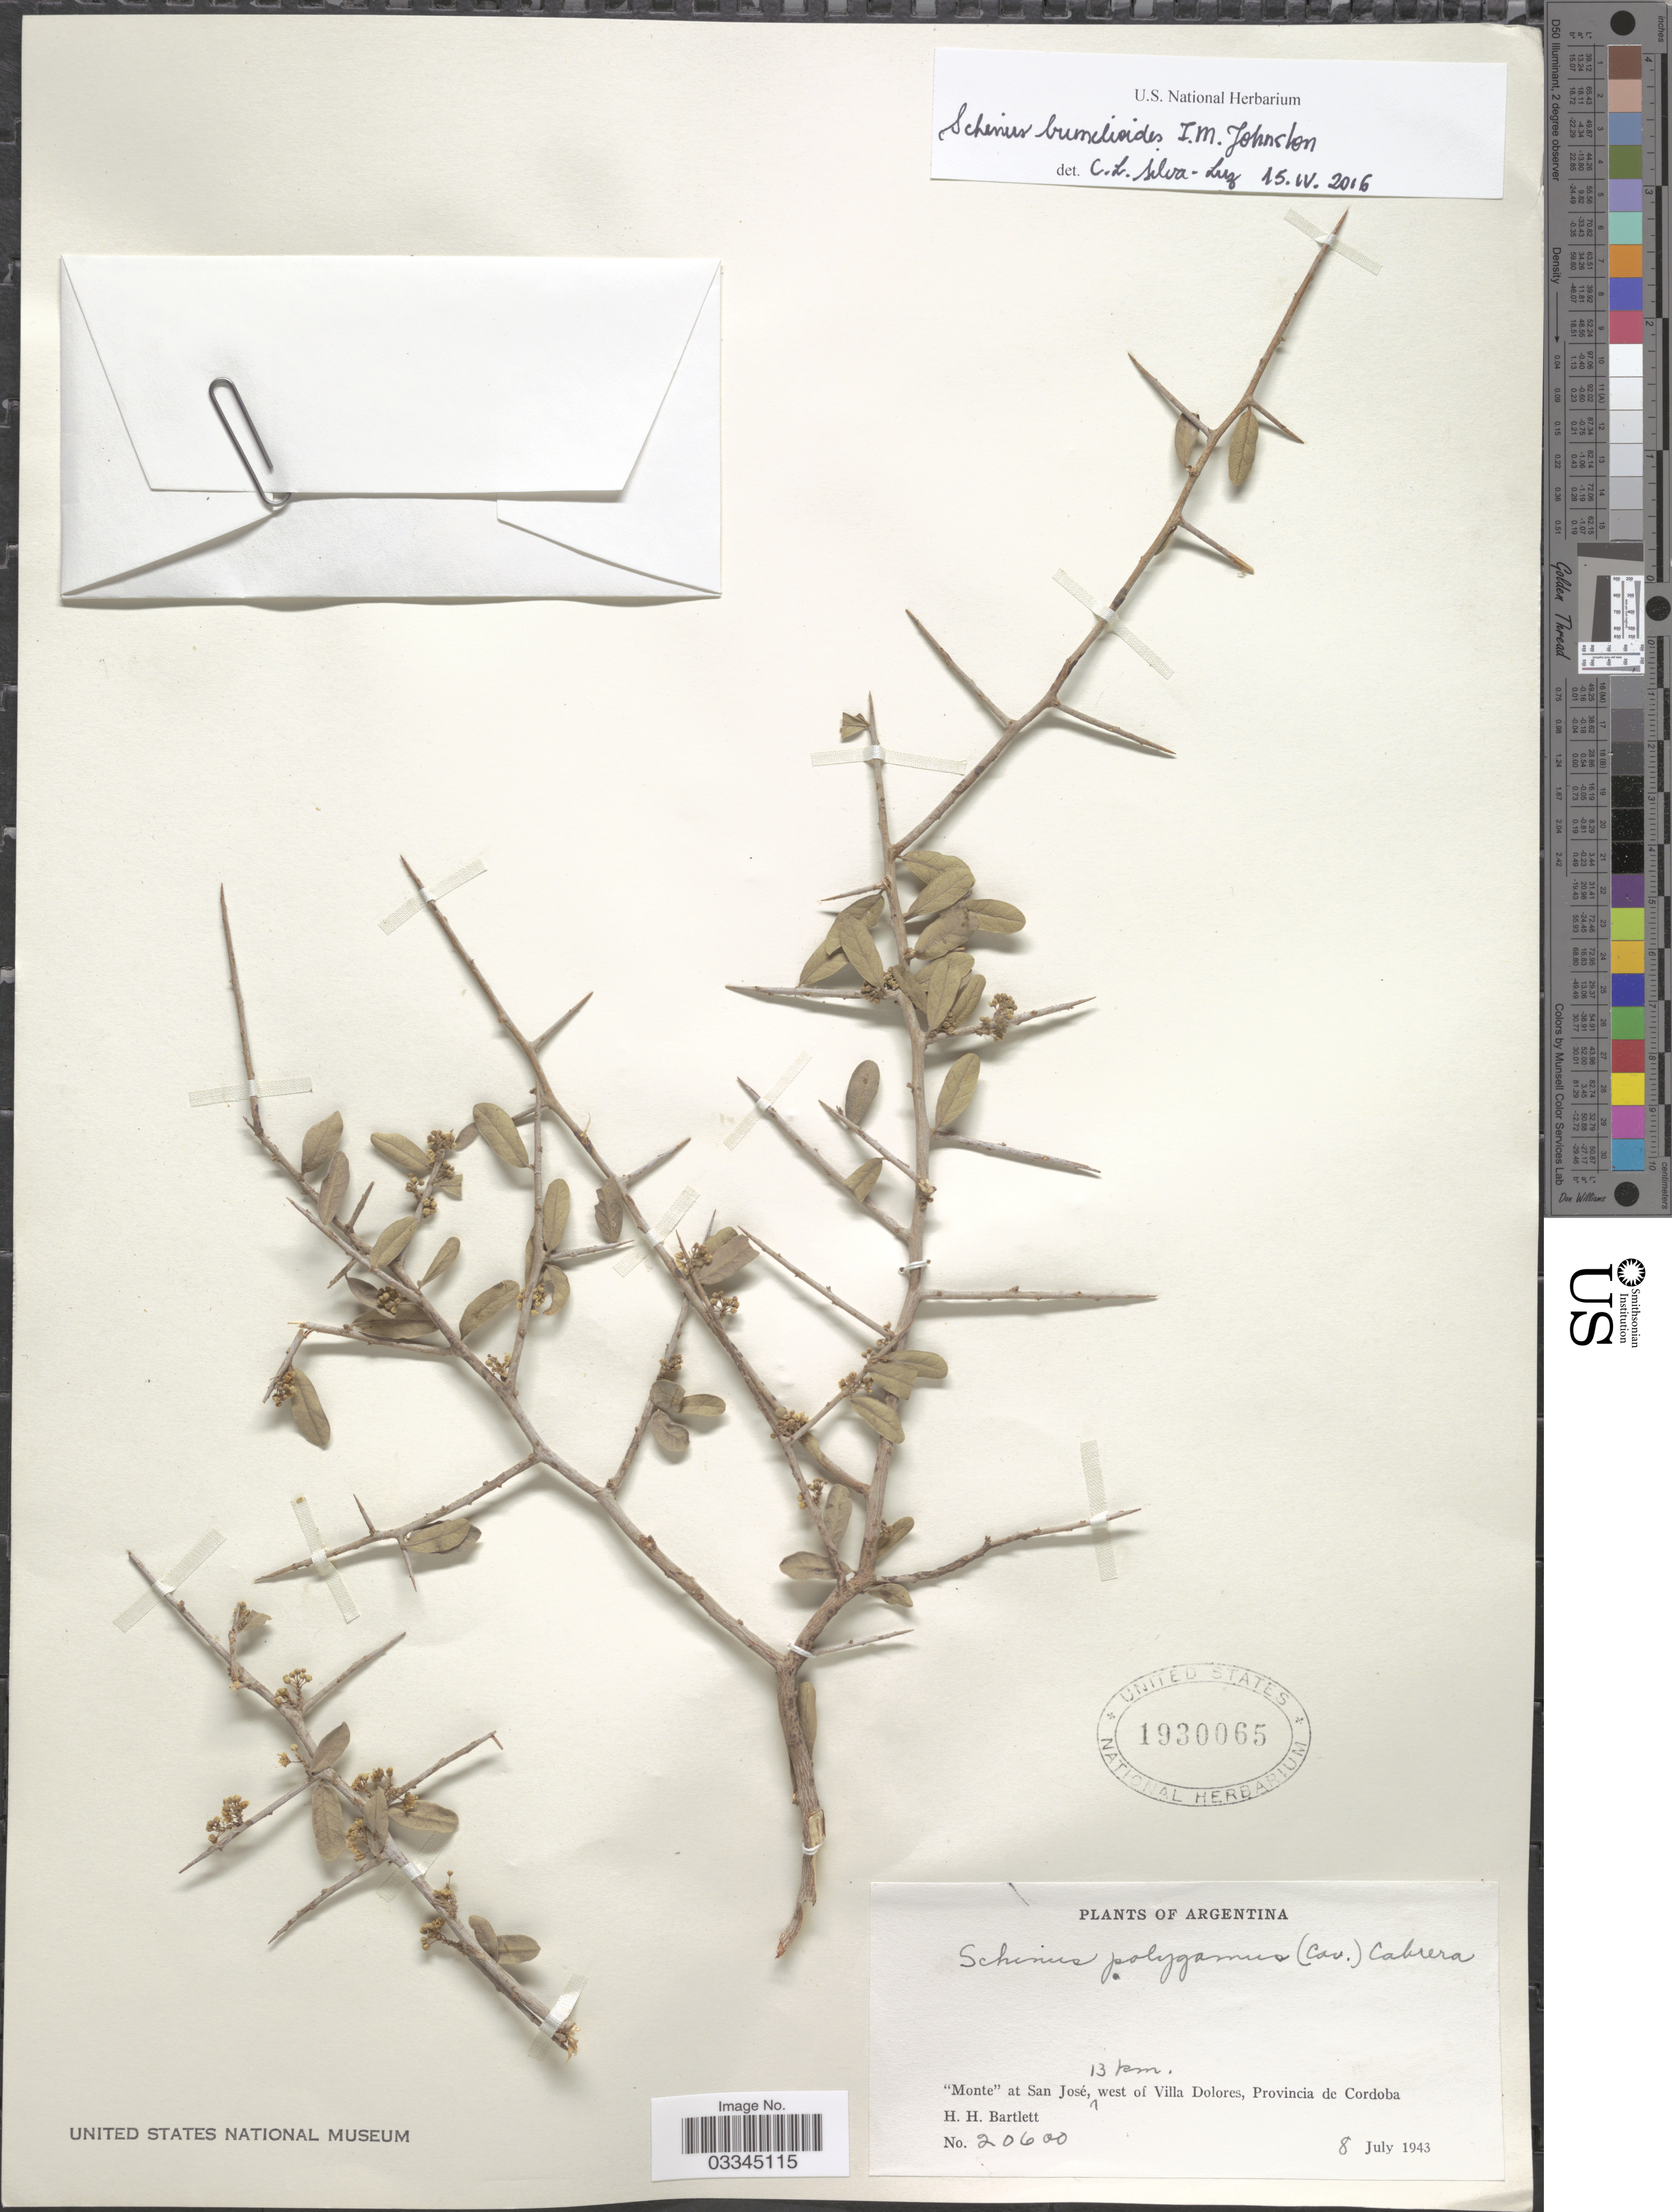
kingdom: Plantae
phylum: Tracheophyta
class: Magnoliopsida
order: Sapindales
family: Anacardiaceae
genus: Schinus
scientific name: Schinus bumelioides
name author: I.M. Johnst.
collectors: H. H. Bartlett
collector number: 20600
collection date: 1943-07-08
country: Argentina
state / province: Cordoba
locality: Monte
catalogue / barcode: US 1930065